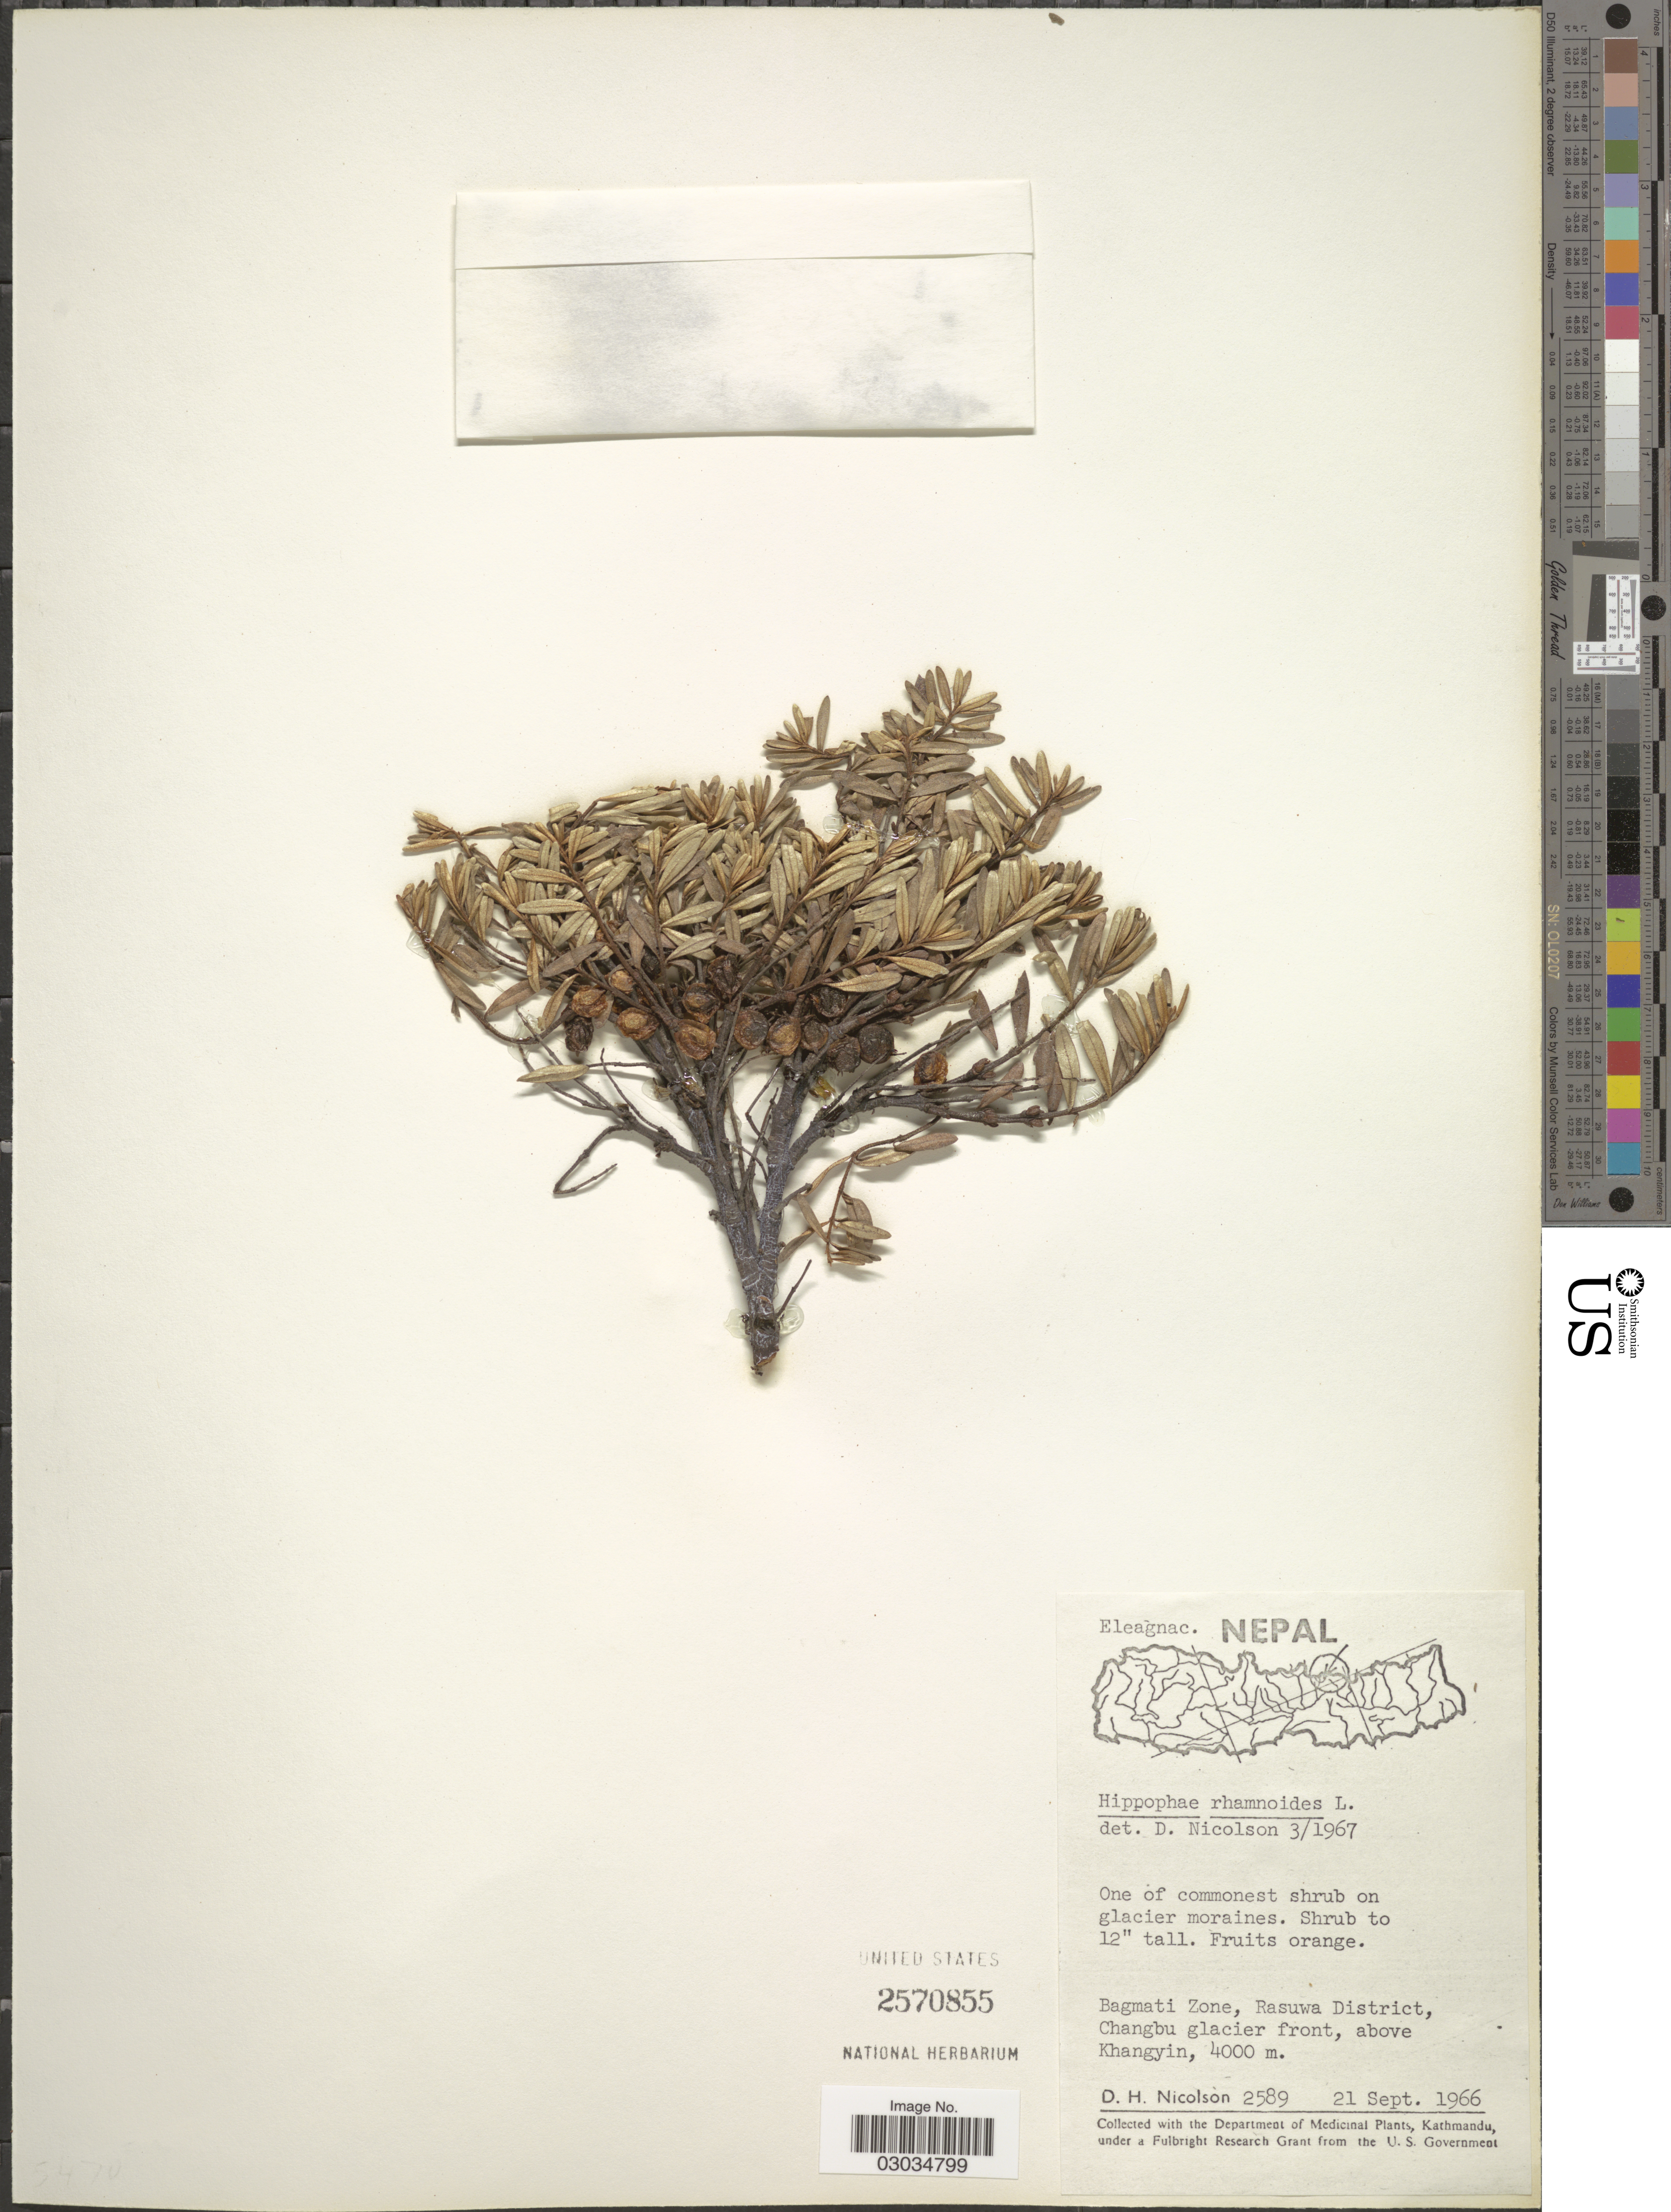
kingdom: Plantae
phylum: Tracheophyta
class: Magnoliopsida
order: Rosales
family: Elaeagnaceae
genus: Hippophae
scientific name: Hippophae rhamnoides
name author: L.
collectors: D. H. Nicolson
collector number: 2589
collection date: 1966-09-21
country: Nepal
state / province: Bagmati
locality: Bagmati Zone, Rasuwa District, Changbu glacier front, above Khangyin.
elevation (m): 4000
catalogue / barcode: US 2570855